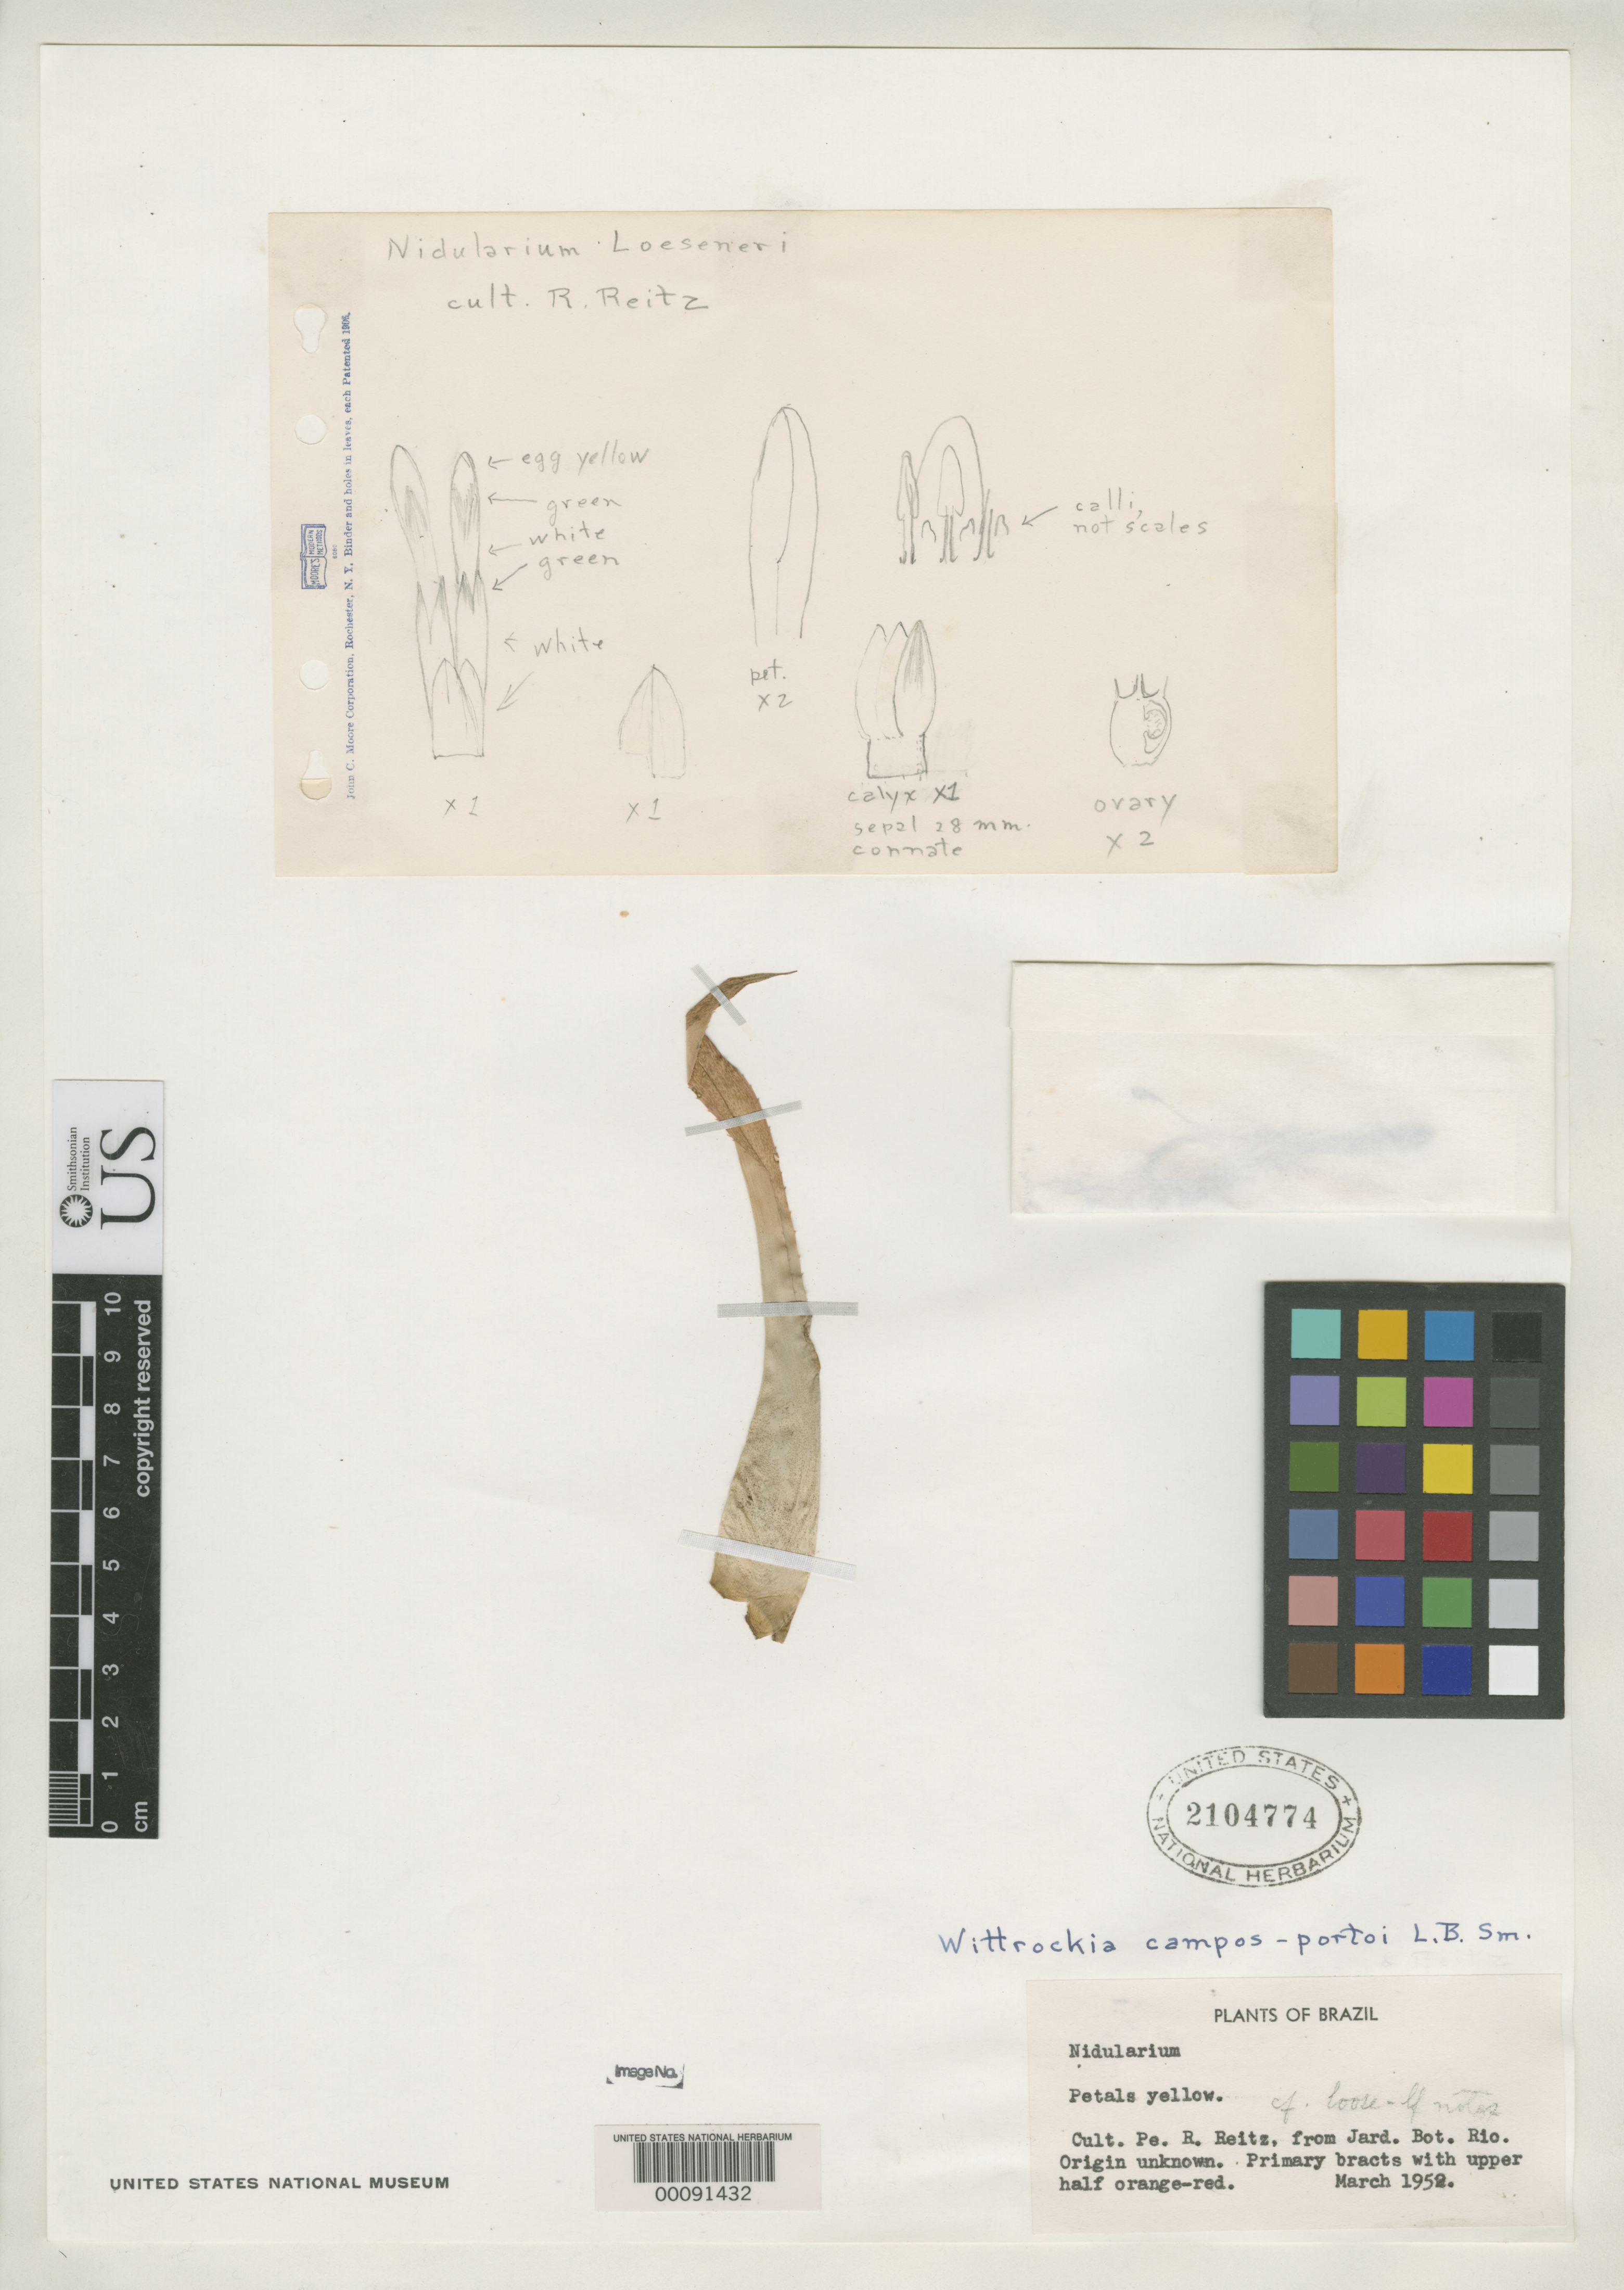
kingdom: Plantae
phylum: Tracheophyta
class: Liliopsida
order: Poales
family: Bromeliaceae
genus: Wittrockia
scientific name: Wittrockia campos-portoi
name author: L.B. Sm.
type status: Type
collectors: R. Reitz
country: Brazil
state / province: Minas Gerais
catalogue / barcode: US 2104774